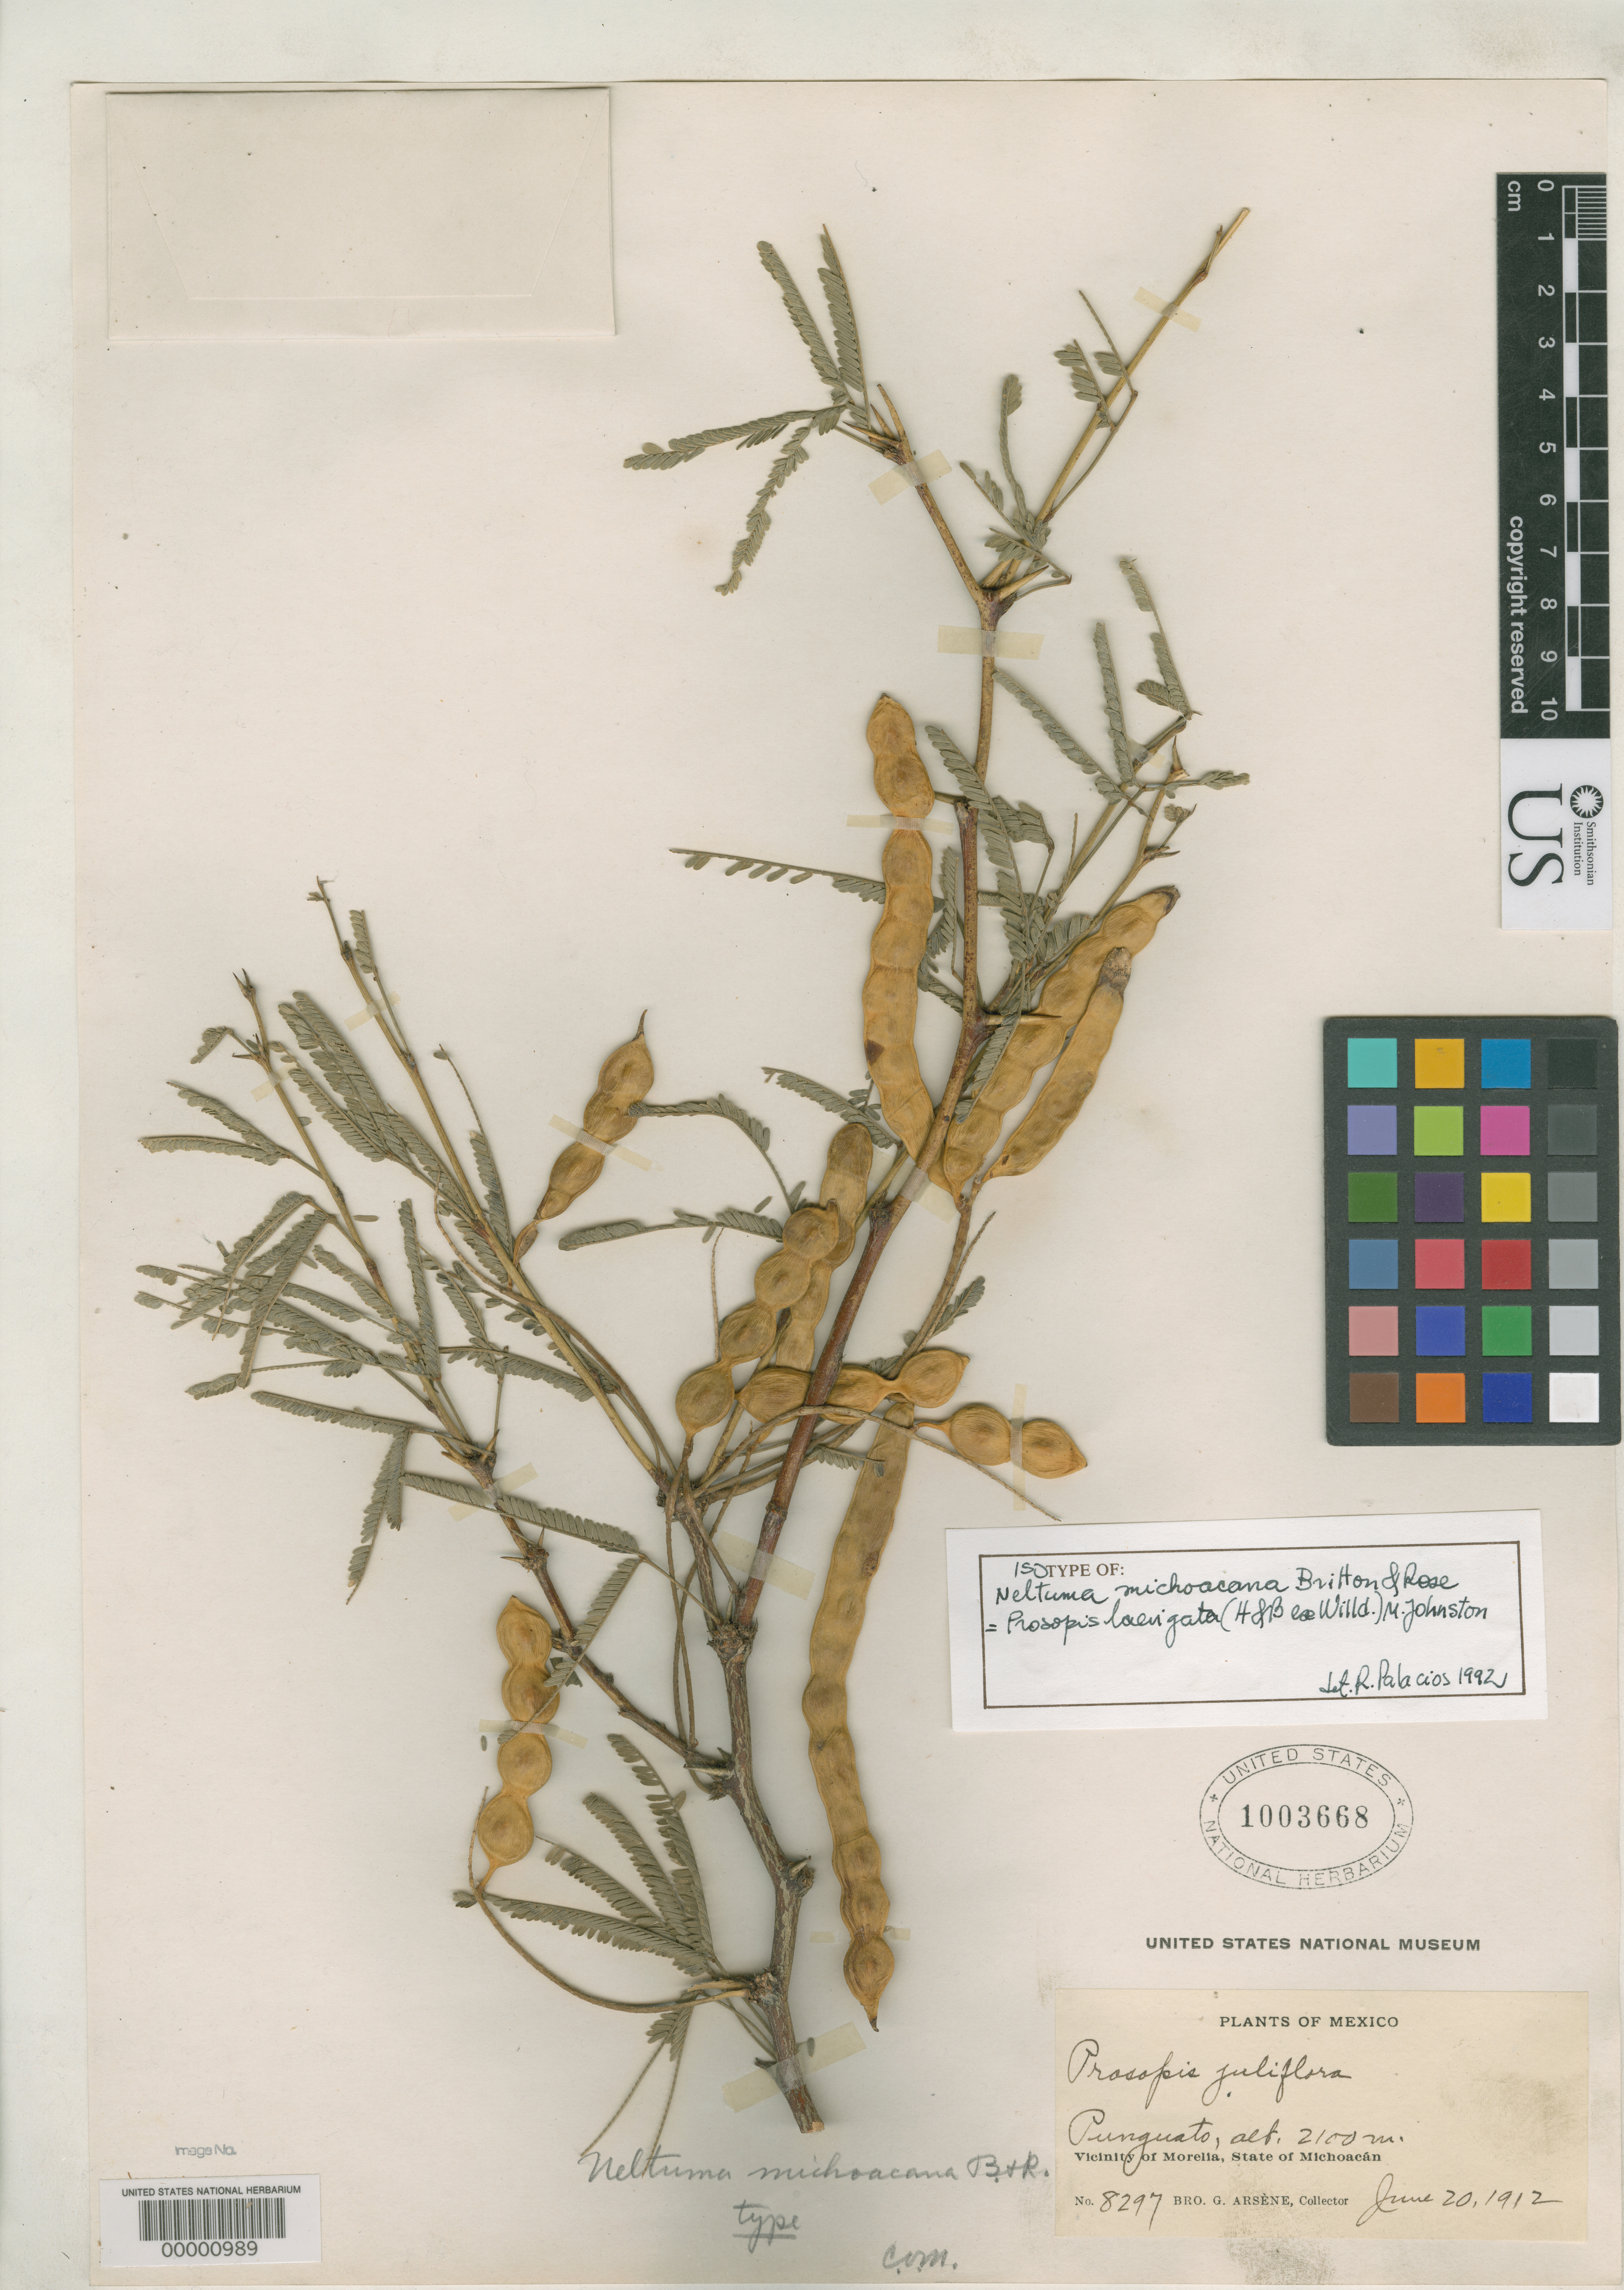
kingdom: Plantae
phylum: Tracheophyta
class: Magnoliopsida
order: Fabales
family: Fabaceae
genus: Neltuma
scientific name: Neltuma michoacana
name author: Britton & Rose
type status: Isotype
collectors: Bro. G. Arsène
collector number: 8297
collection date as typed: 20 Jun 1912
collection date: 1912-06-20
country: Mexico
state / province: Michoacán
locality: Vicinity of Morelia, Punguato.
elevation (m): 2100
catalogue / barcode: US 1003668